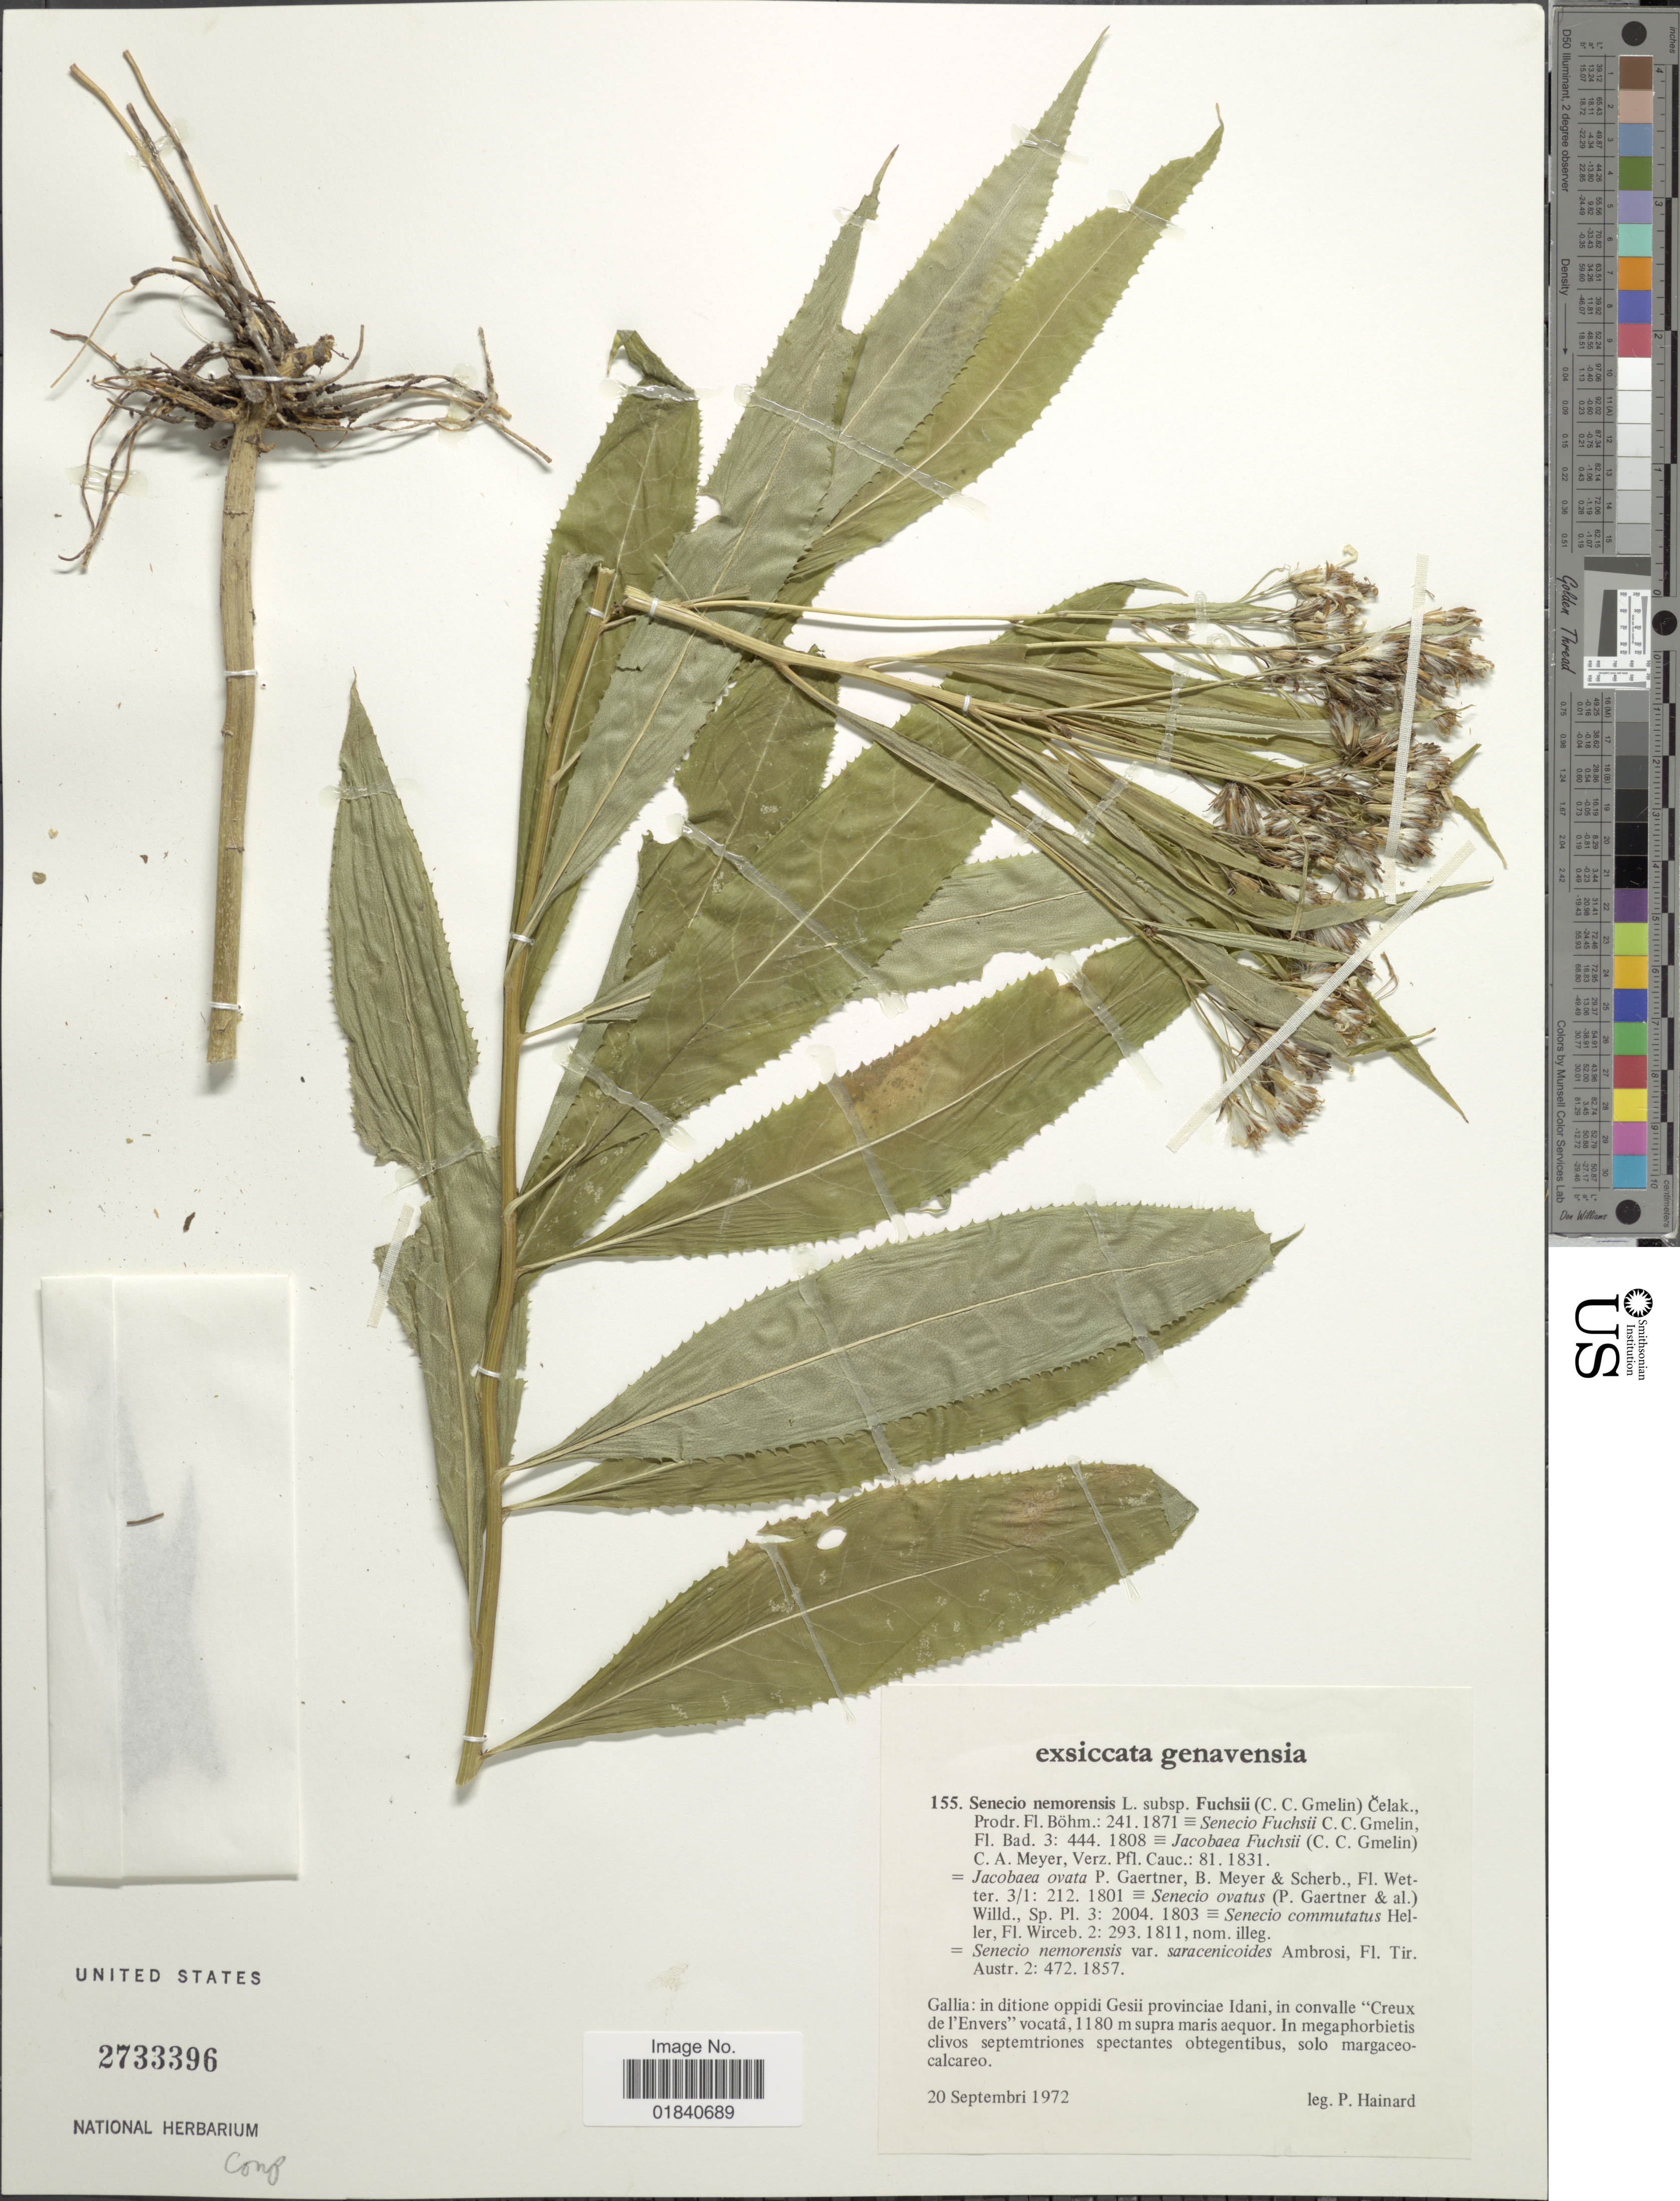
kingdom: Plantae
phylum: Tracheophyta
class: Magnoliopsida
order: Asterales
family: Asteraceae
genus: Senecio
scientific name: Senecio nemorensis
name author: L.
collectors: P. Hainard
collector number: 155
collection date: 1972-09-20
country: France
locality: Genavensia. Gallia: in ditione Gesii provinciae Idani, in convalle "Creux d l'Envers" vocatâ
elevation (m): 1180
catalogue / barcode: US 2733396